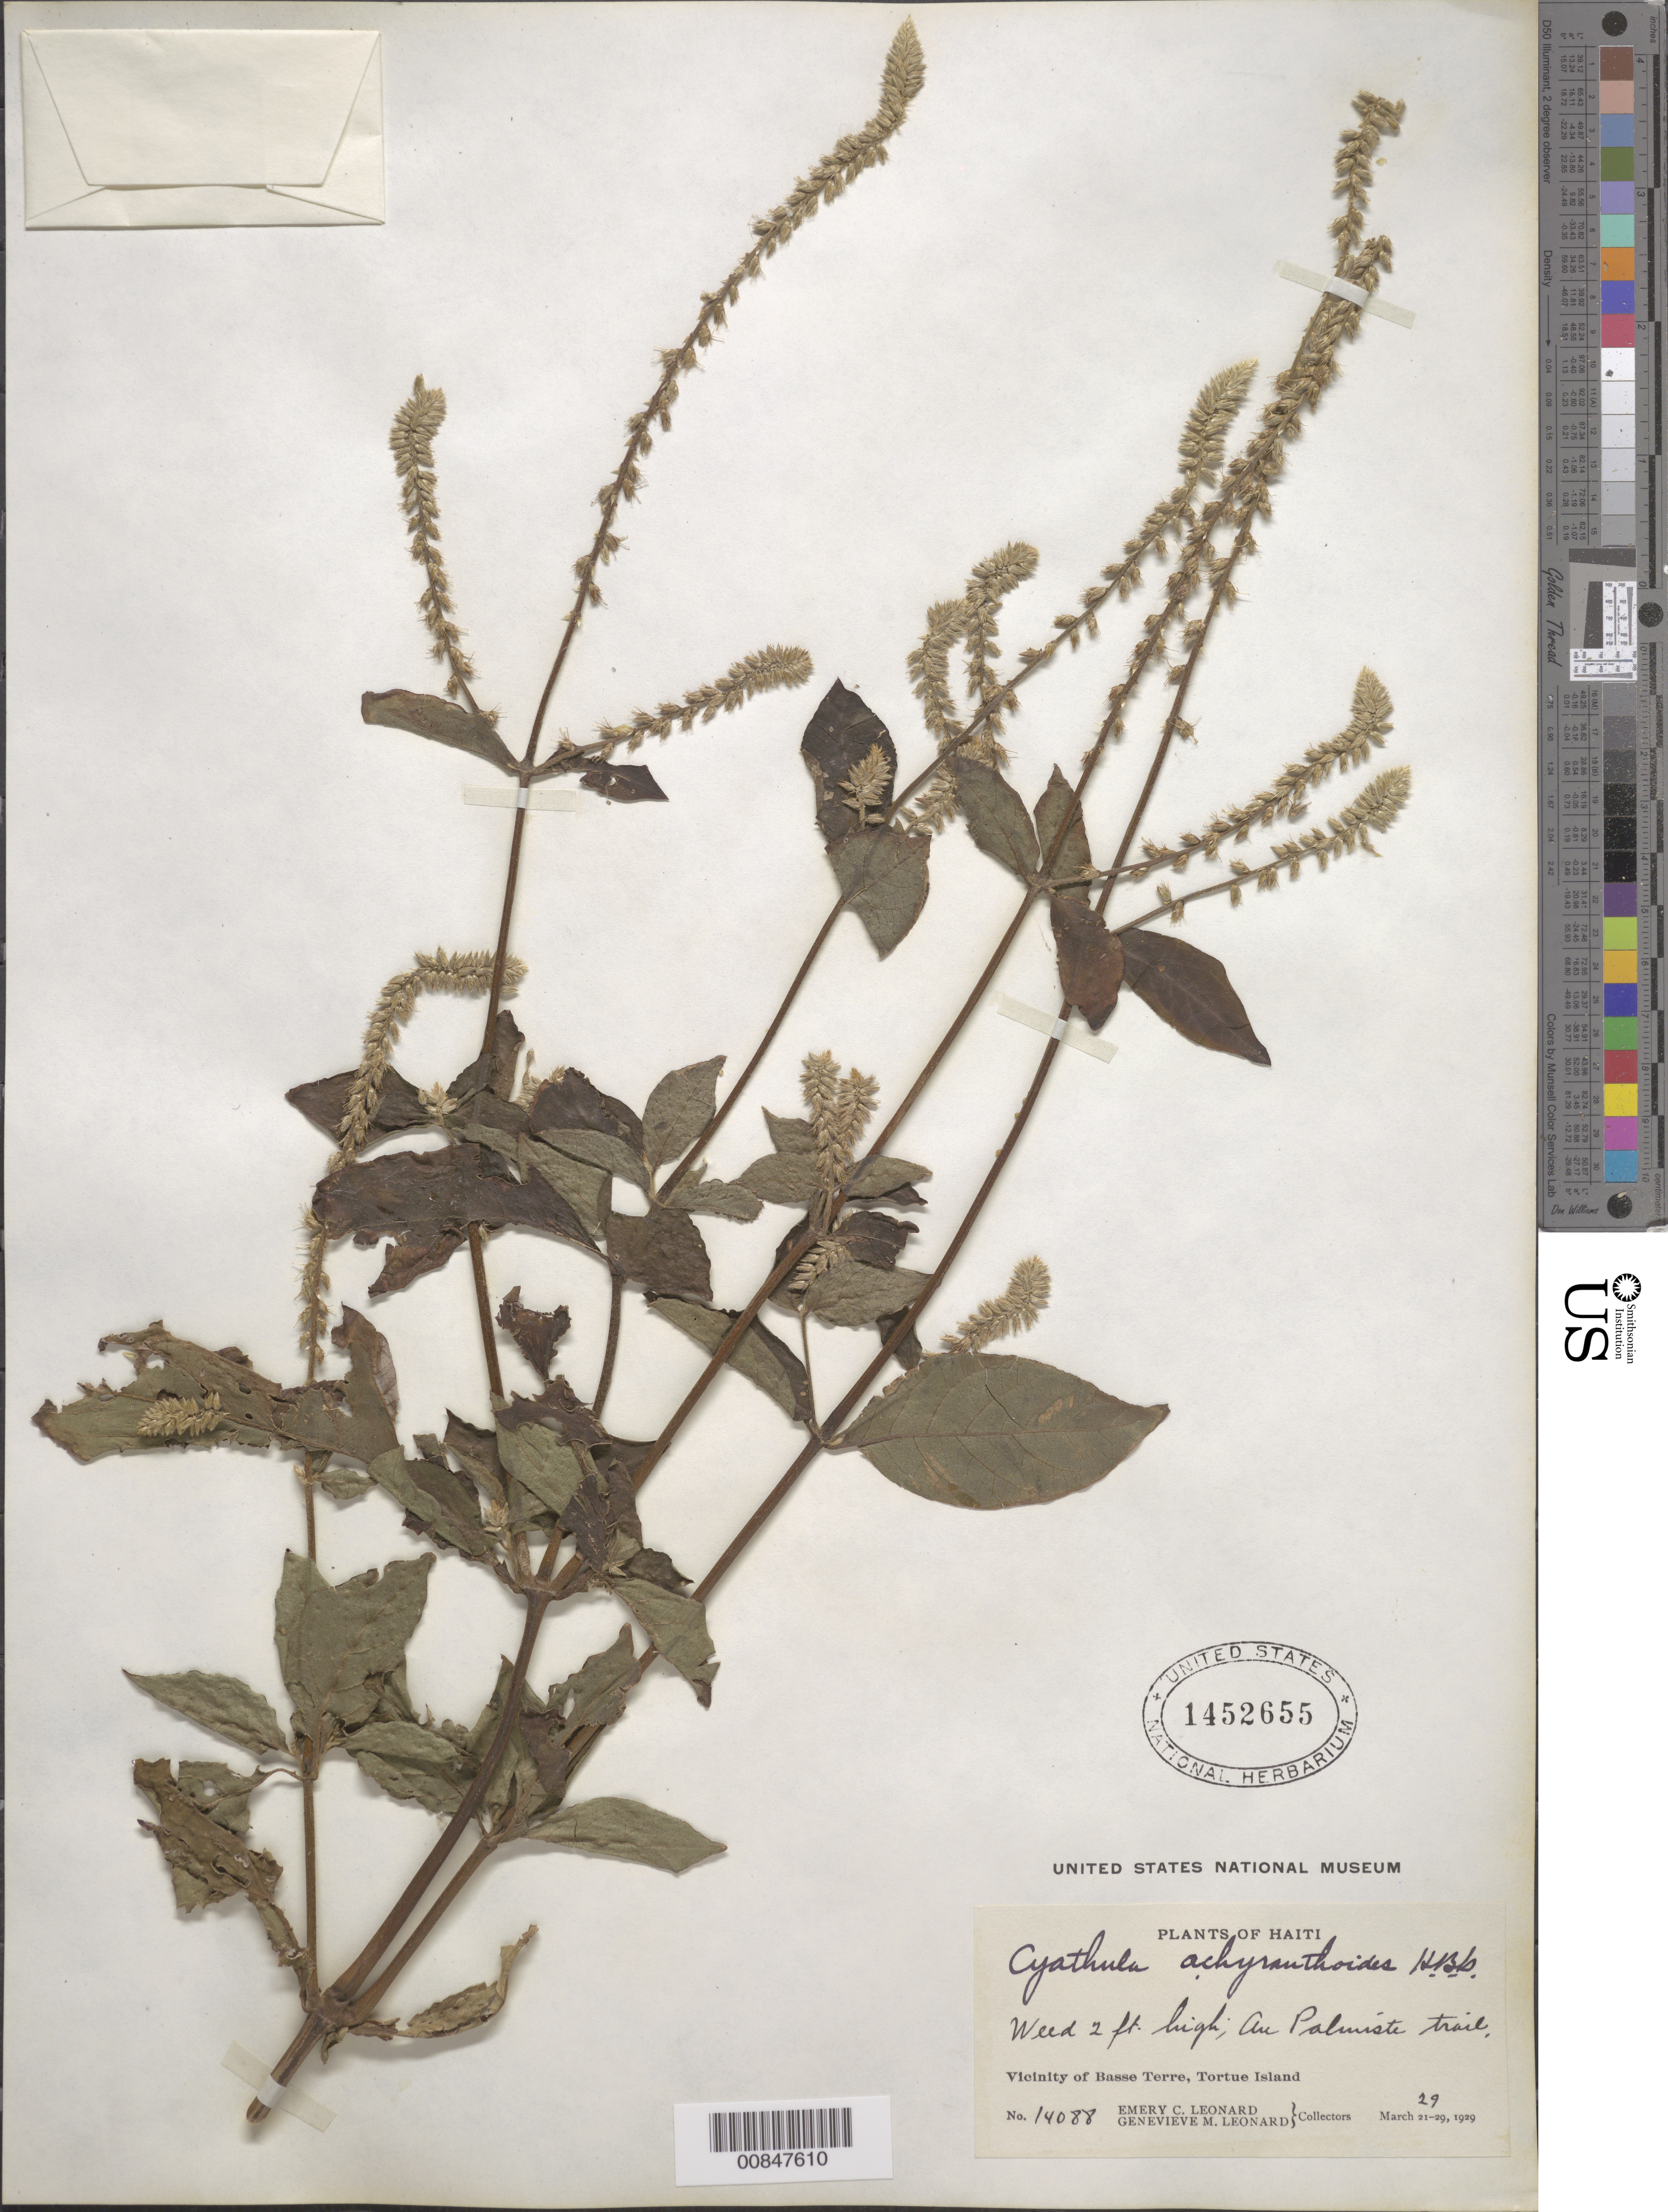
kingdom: Plantae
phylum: Tracheophyta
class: Magnoliopsida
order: Caryophyllales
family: Amaranthaceae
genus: Cyathula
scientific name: Cyathula achyranthoides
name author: (Kunth) Moq.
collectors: E. C. Leonard & G. M. Leonard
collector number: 14088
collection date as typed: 29 Mar 1929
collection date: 1929-03-29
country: Haiti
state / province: Nord-Óuest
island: Île de la Tortue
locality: Vicinity of Basse Terre, Tortue Island. Au Palmiste trail.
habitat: Trail.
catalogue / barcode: US 1452655